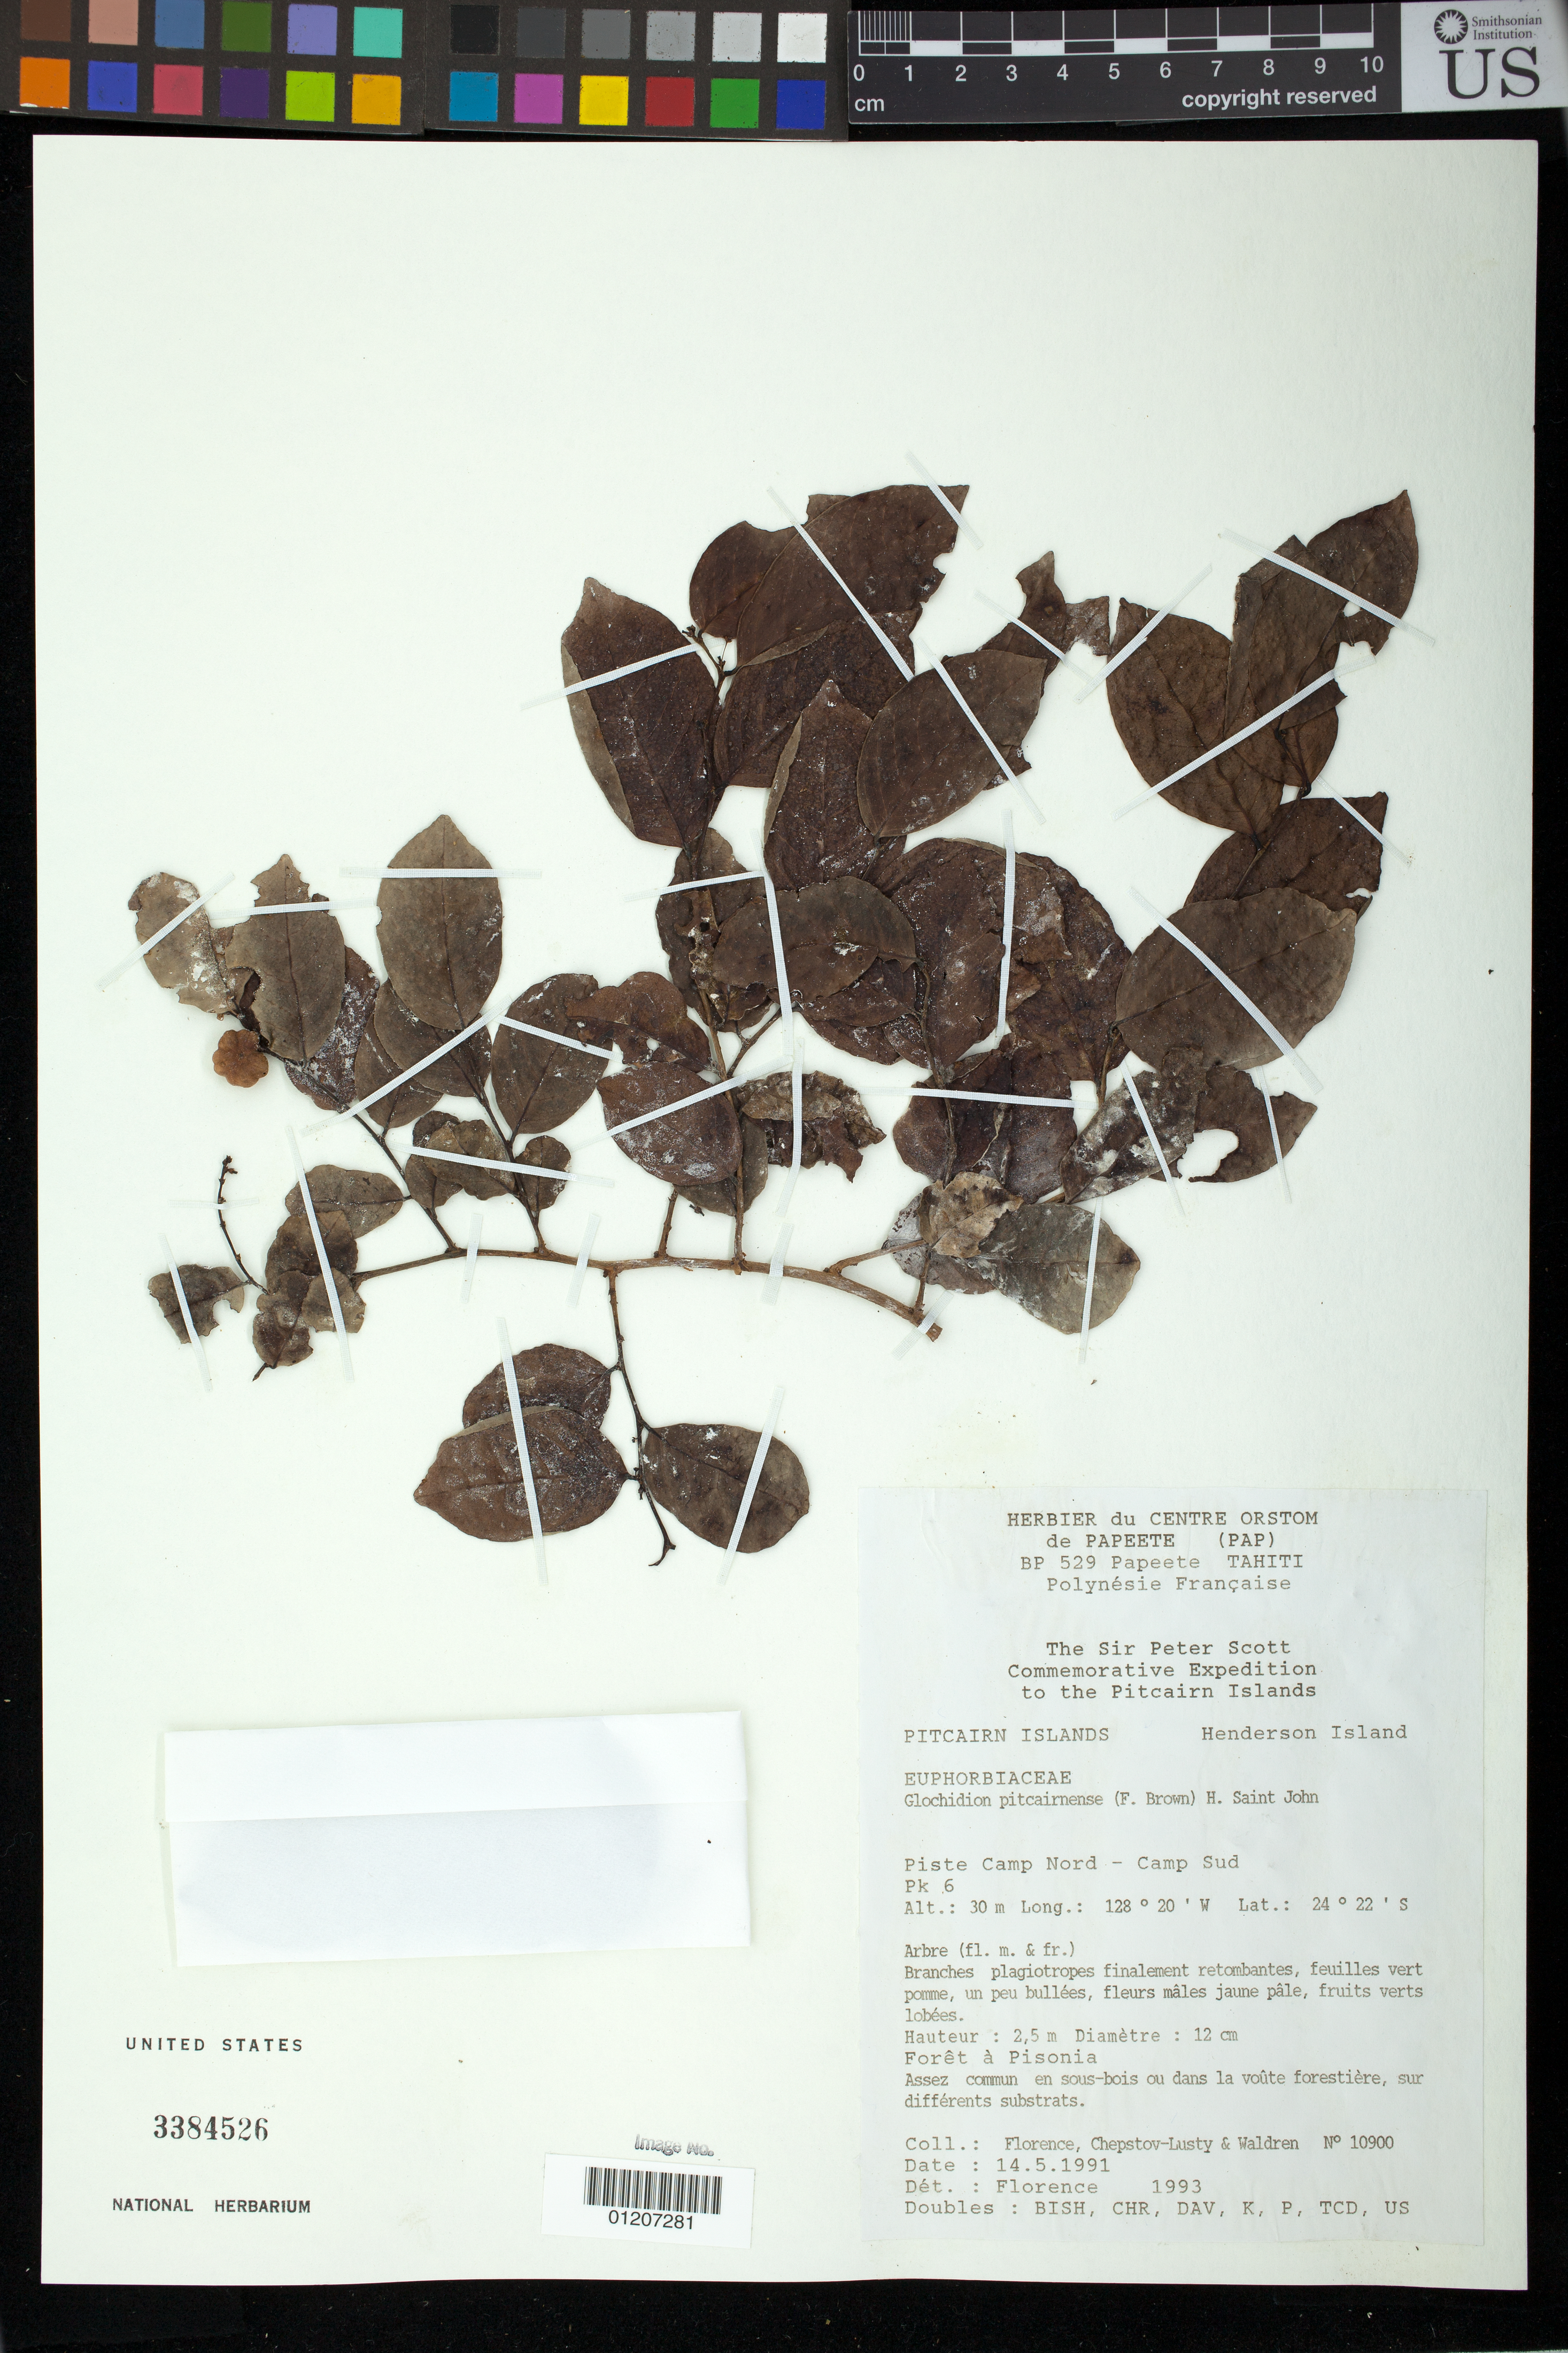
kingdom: Plantae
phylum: Tracheophyta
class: Magnoliopsida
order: Malpighiales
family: Phyllanthaceae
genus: Phyllanthus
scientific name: Phyllanthus pitcairnense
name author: (F. Br.) W.L. Wagner & Lorence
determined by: Wagner, W. L., (BOT), Smithsonian Institution - National Museum of Natural History (UNITED STATES)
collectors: J. Florence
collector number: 10900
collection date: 1991-05-14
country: Pitcairn Islands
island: Henderson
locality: Piste Camp Nord - Camp Sud.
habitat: Assez commun en sous-bois ou dans la voùte forestière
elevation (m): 30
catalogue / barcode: US 3384526